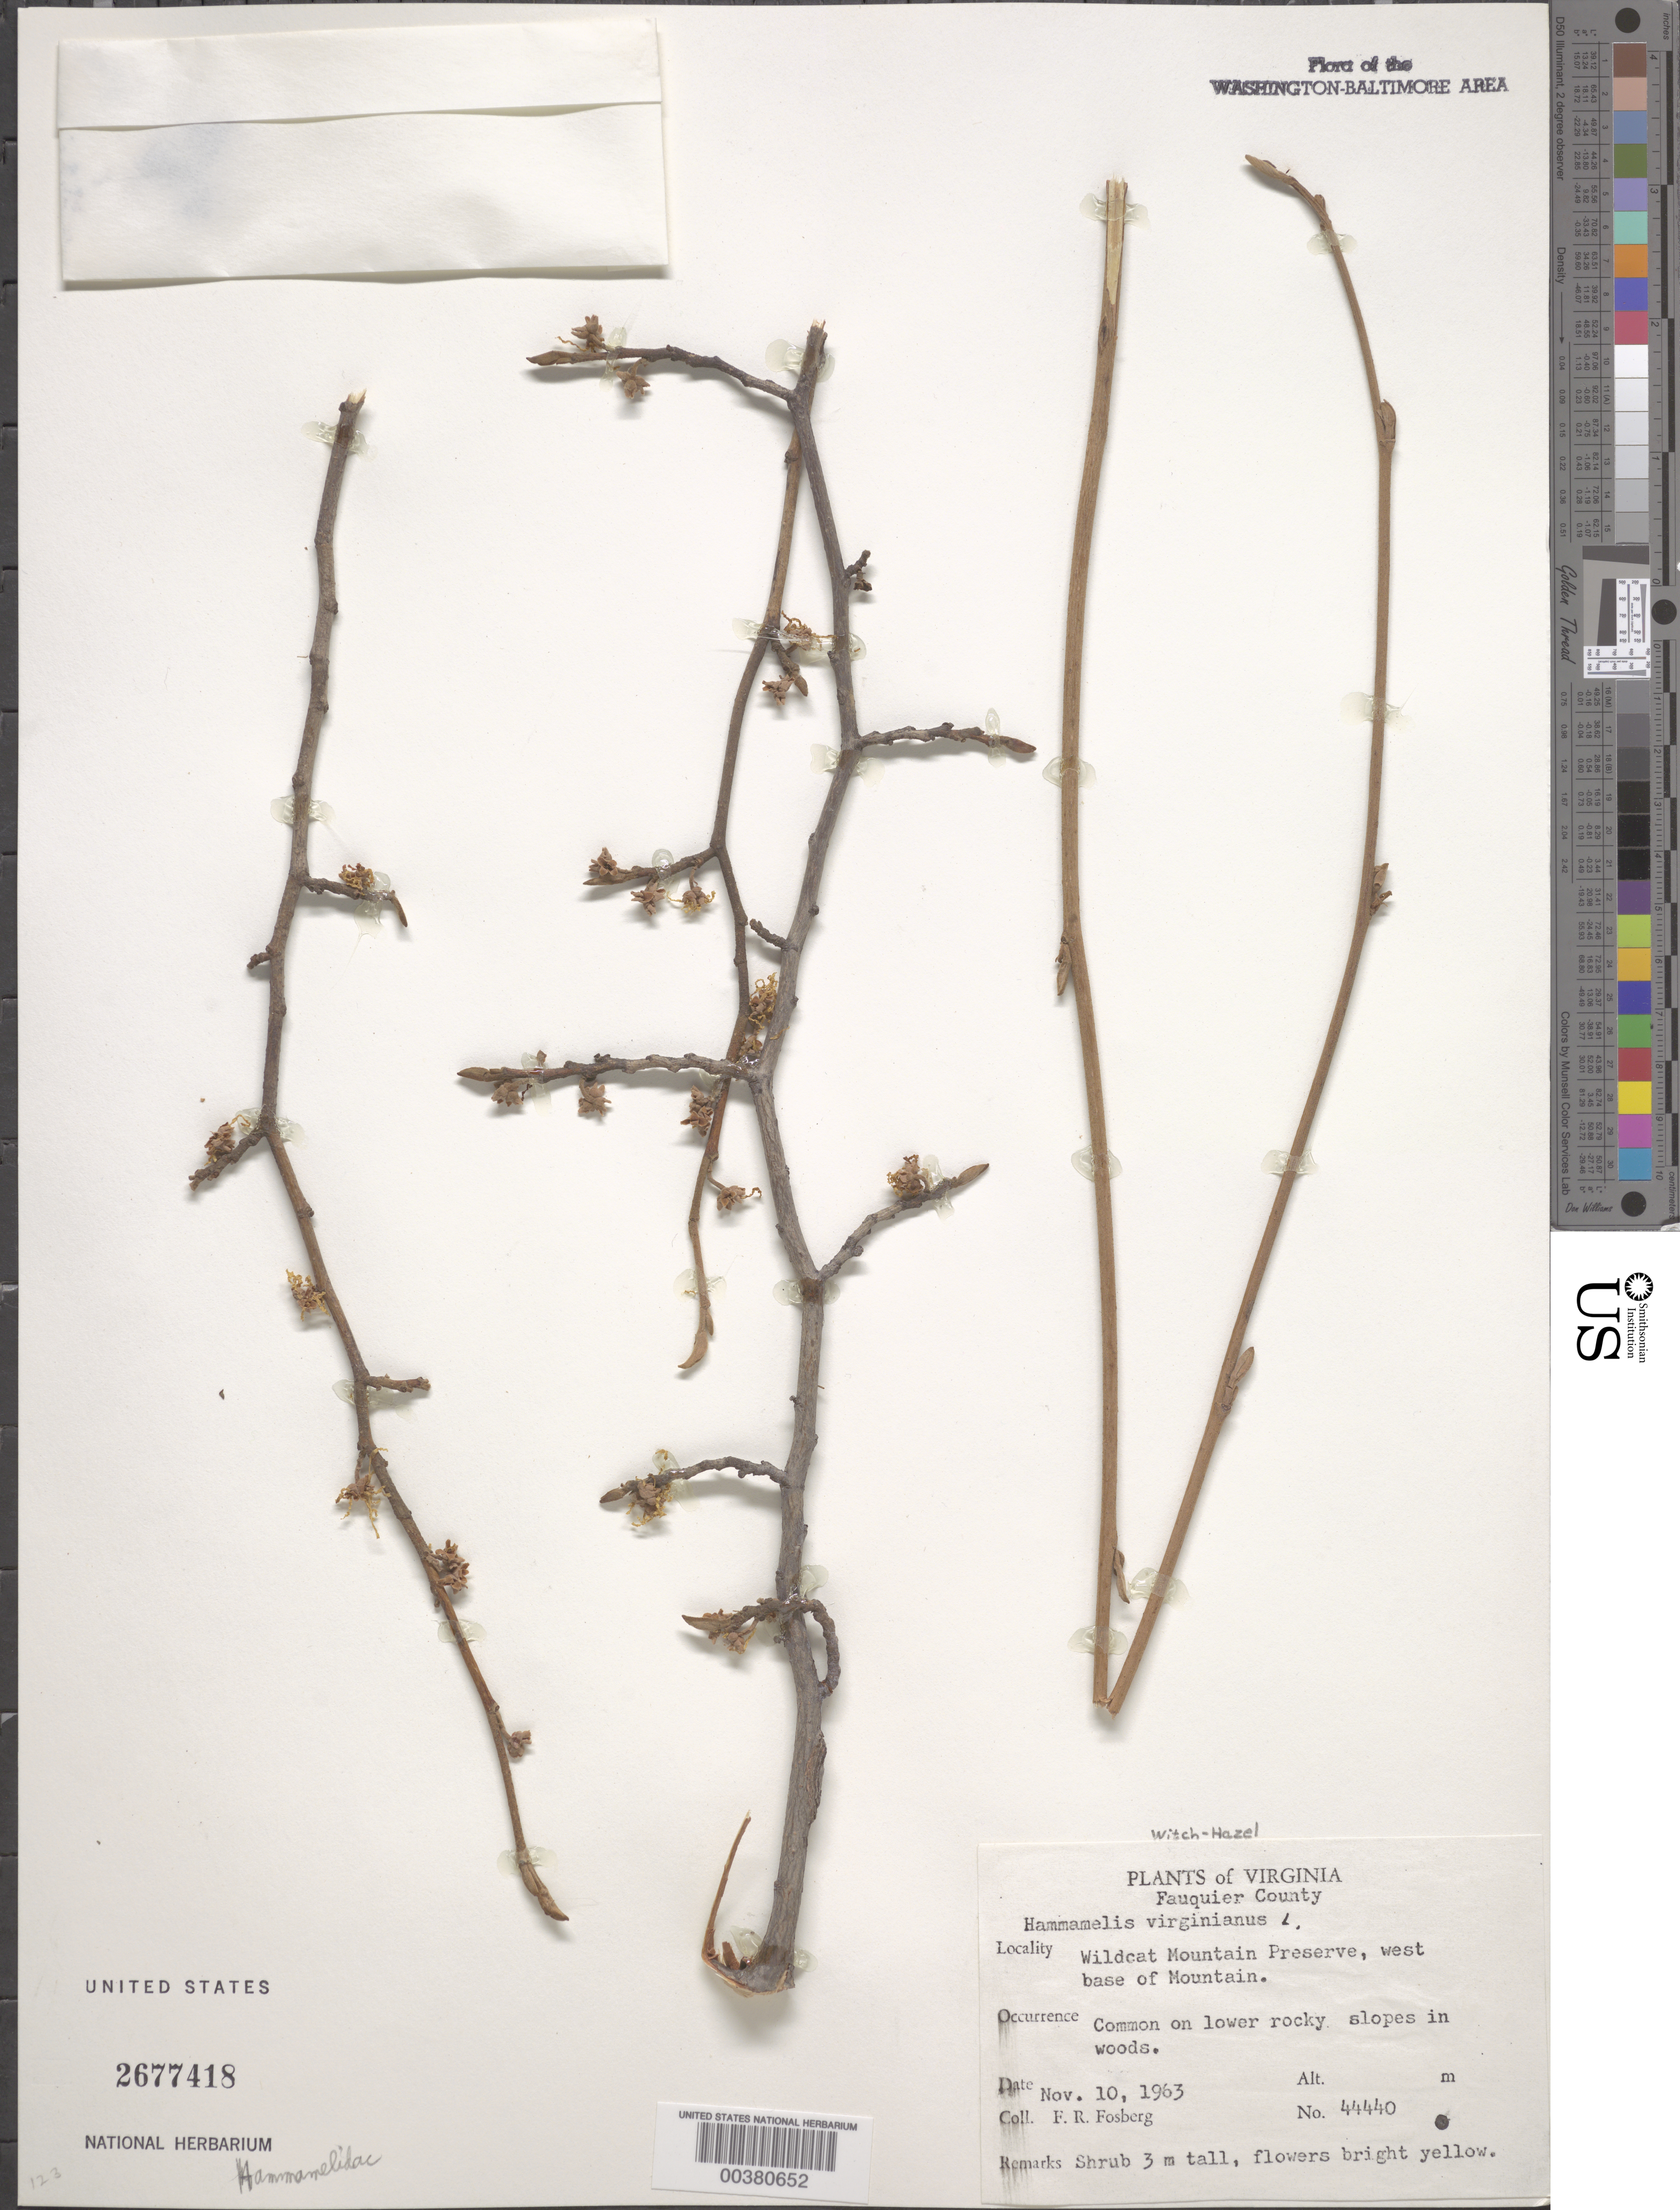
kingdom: Plantae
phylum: Tracheophyta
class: Magnoliopsida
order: Saxifragales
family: Hamamelidaceae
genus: Hamamelis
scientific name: Hamamelis virginiana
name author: L.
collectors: F. R. Fosberg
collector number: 44440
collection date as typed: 10 Nov 1963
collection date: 1963-11-10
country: United States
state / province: Virginia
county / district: Fauquier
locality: Wildcat Mountain Preserve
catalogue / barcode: US 2677418